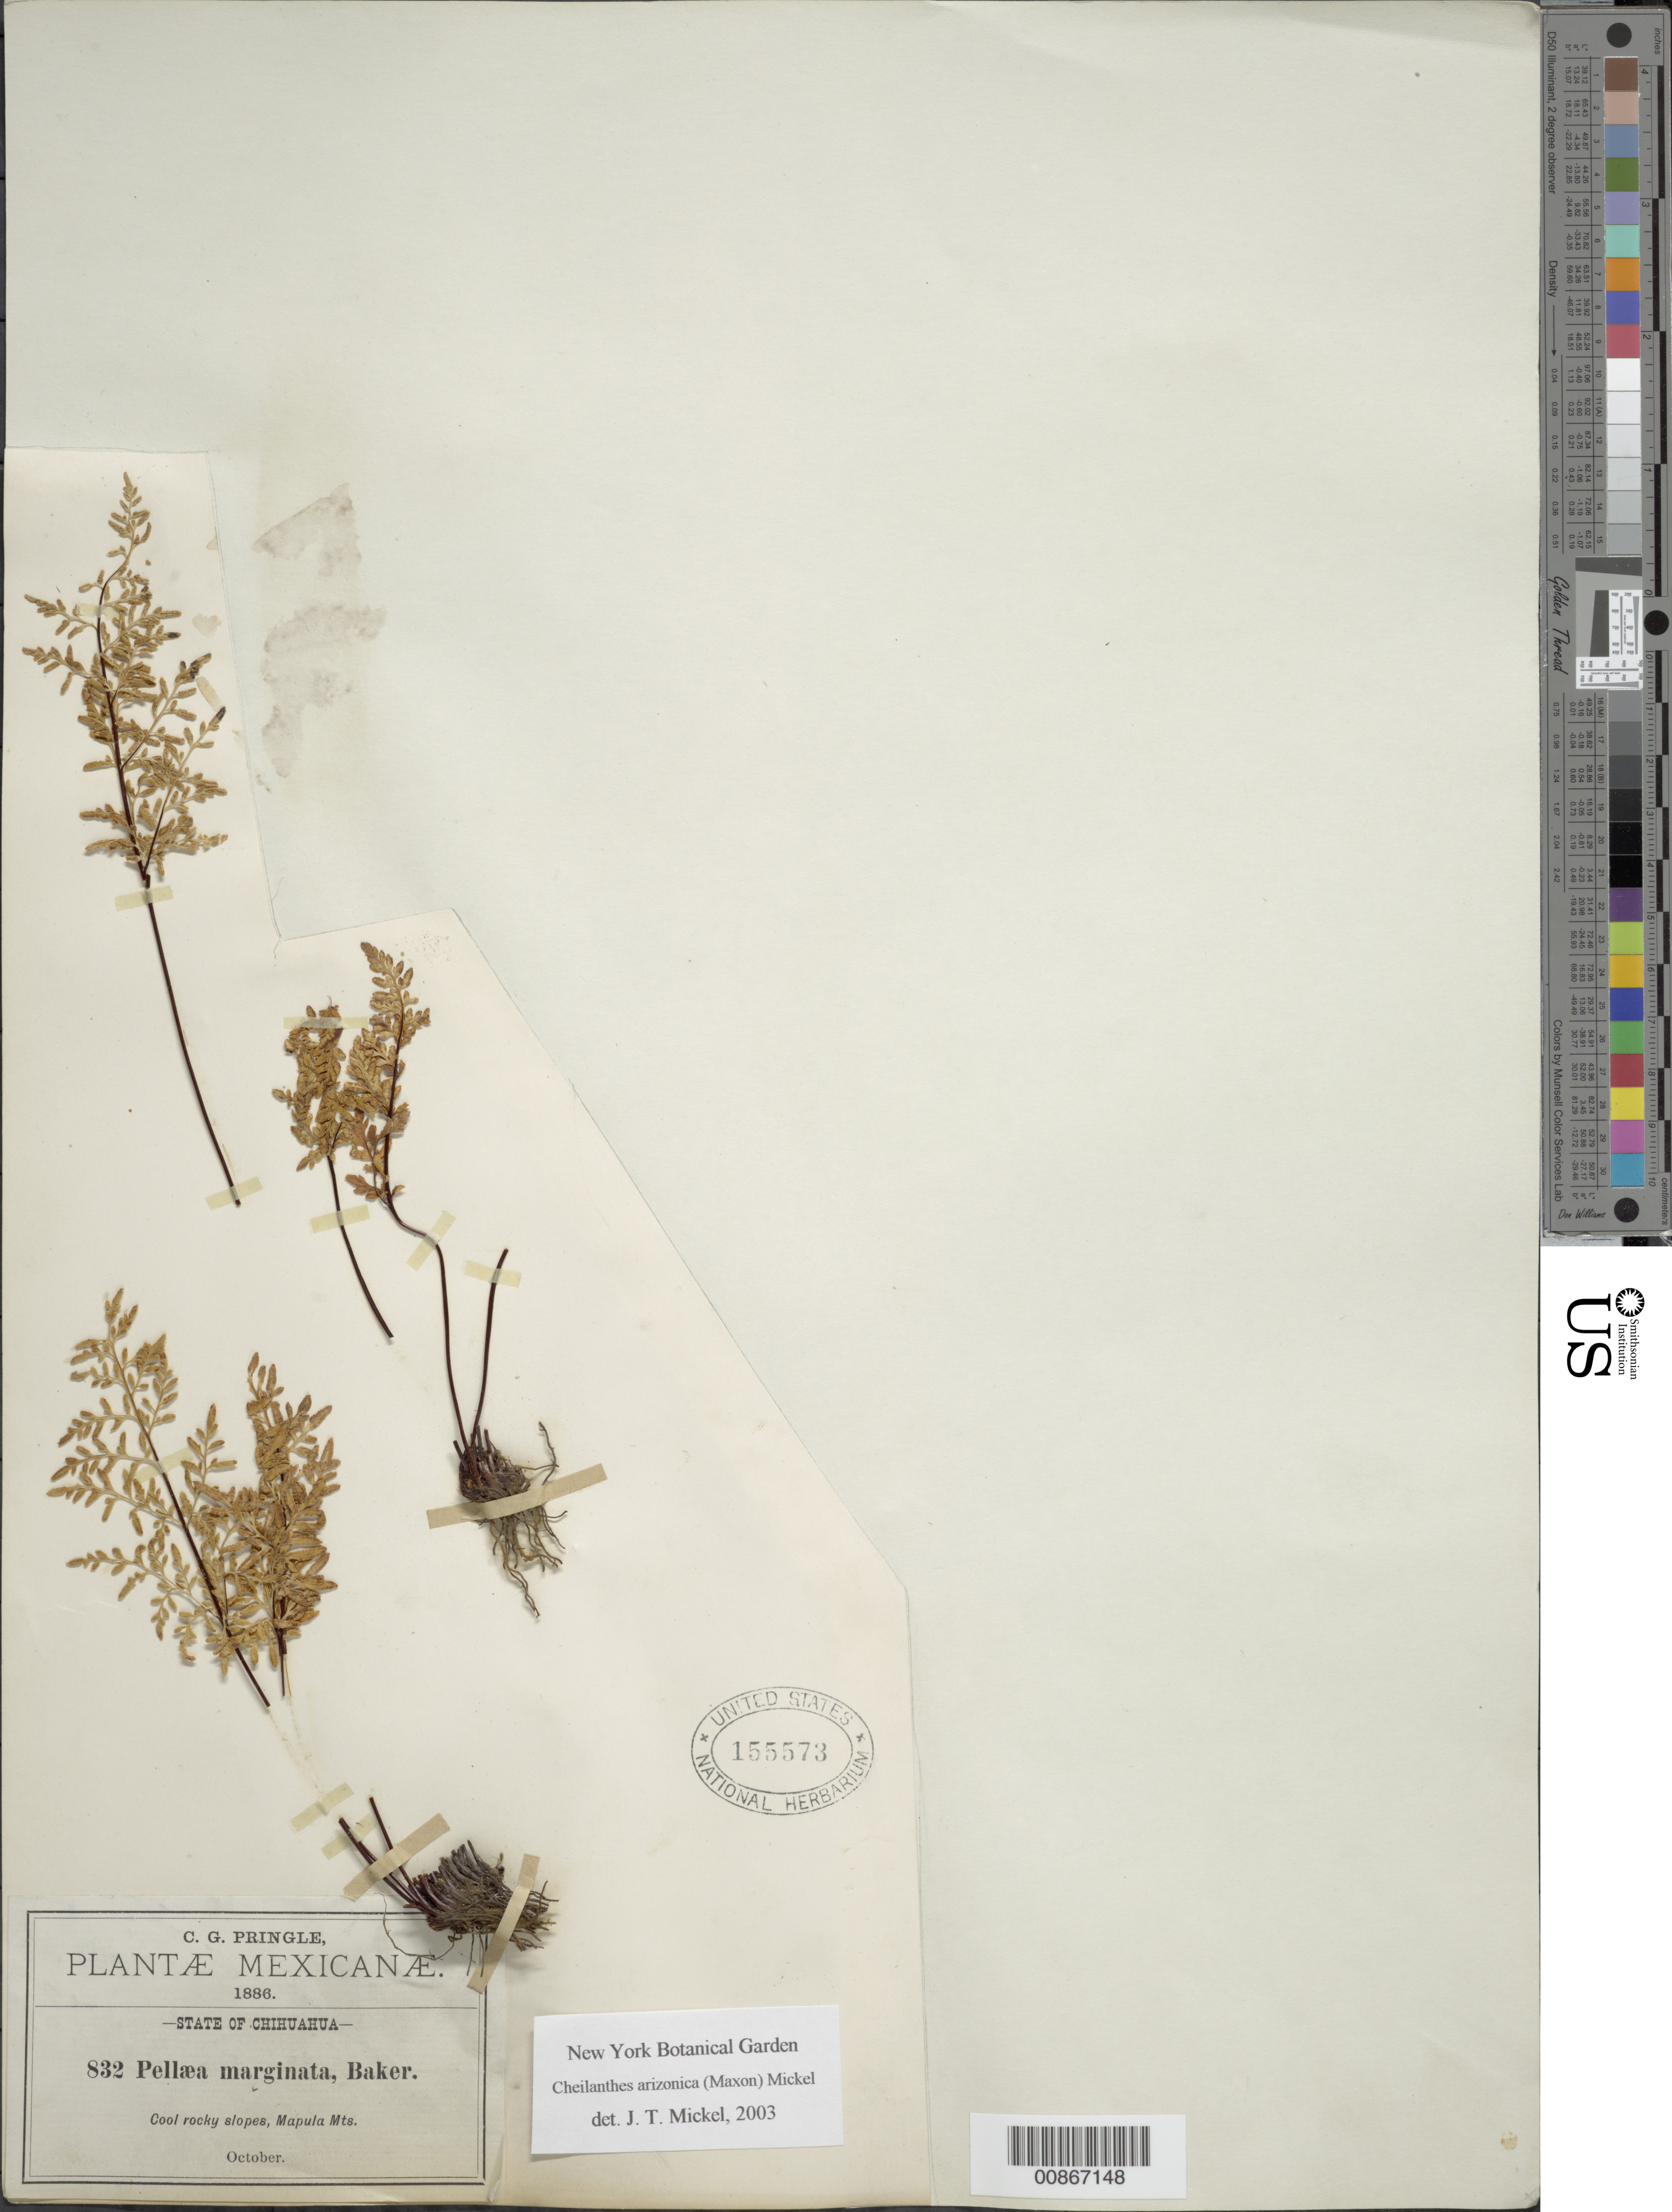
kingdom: Plantae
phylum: Tracheophyta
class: Polypodiopsida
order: Polypodiales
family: Pteridaceae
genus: Gaga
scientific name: Gaga arizonica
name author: (Maxon) Fay W. Li & Windham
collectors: C. G. Pringle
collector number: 832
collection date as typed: Oct 1886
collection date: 1886-10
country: Mexico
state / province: Chihuahua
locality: Mapula Mts., Chihuahua.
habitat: Cool rocky slopes.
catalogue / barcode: US 155573